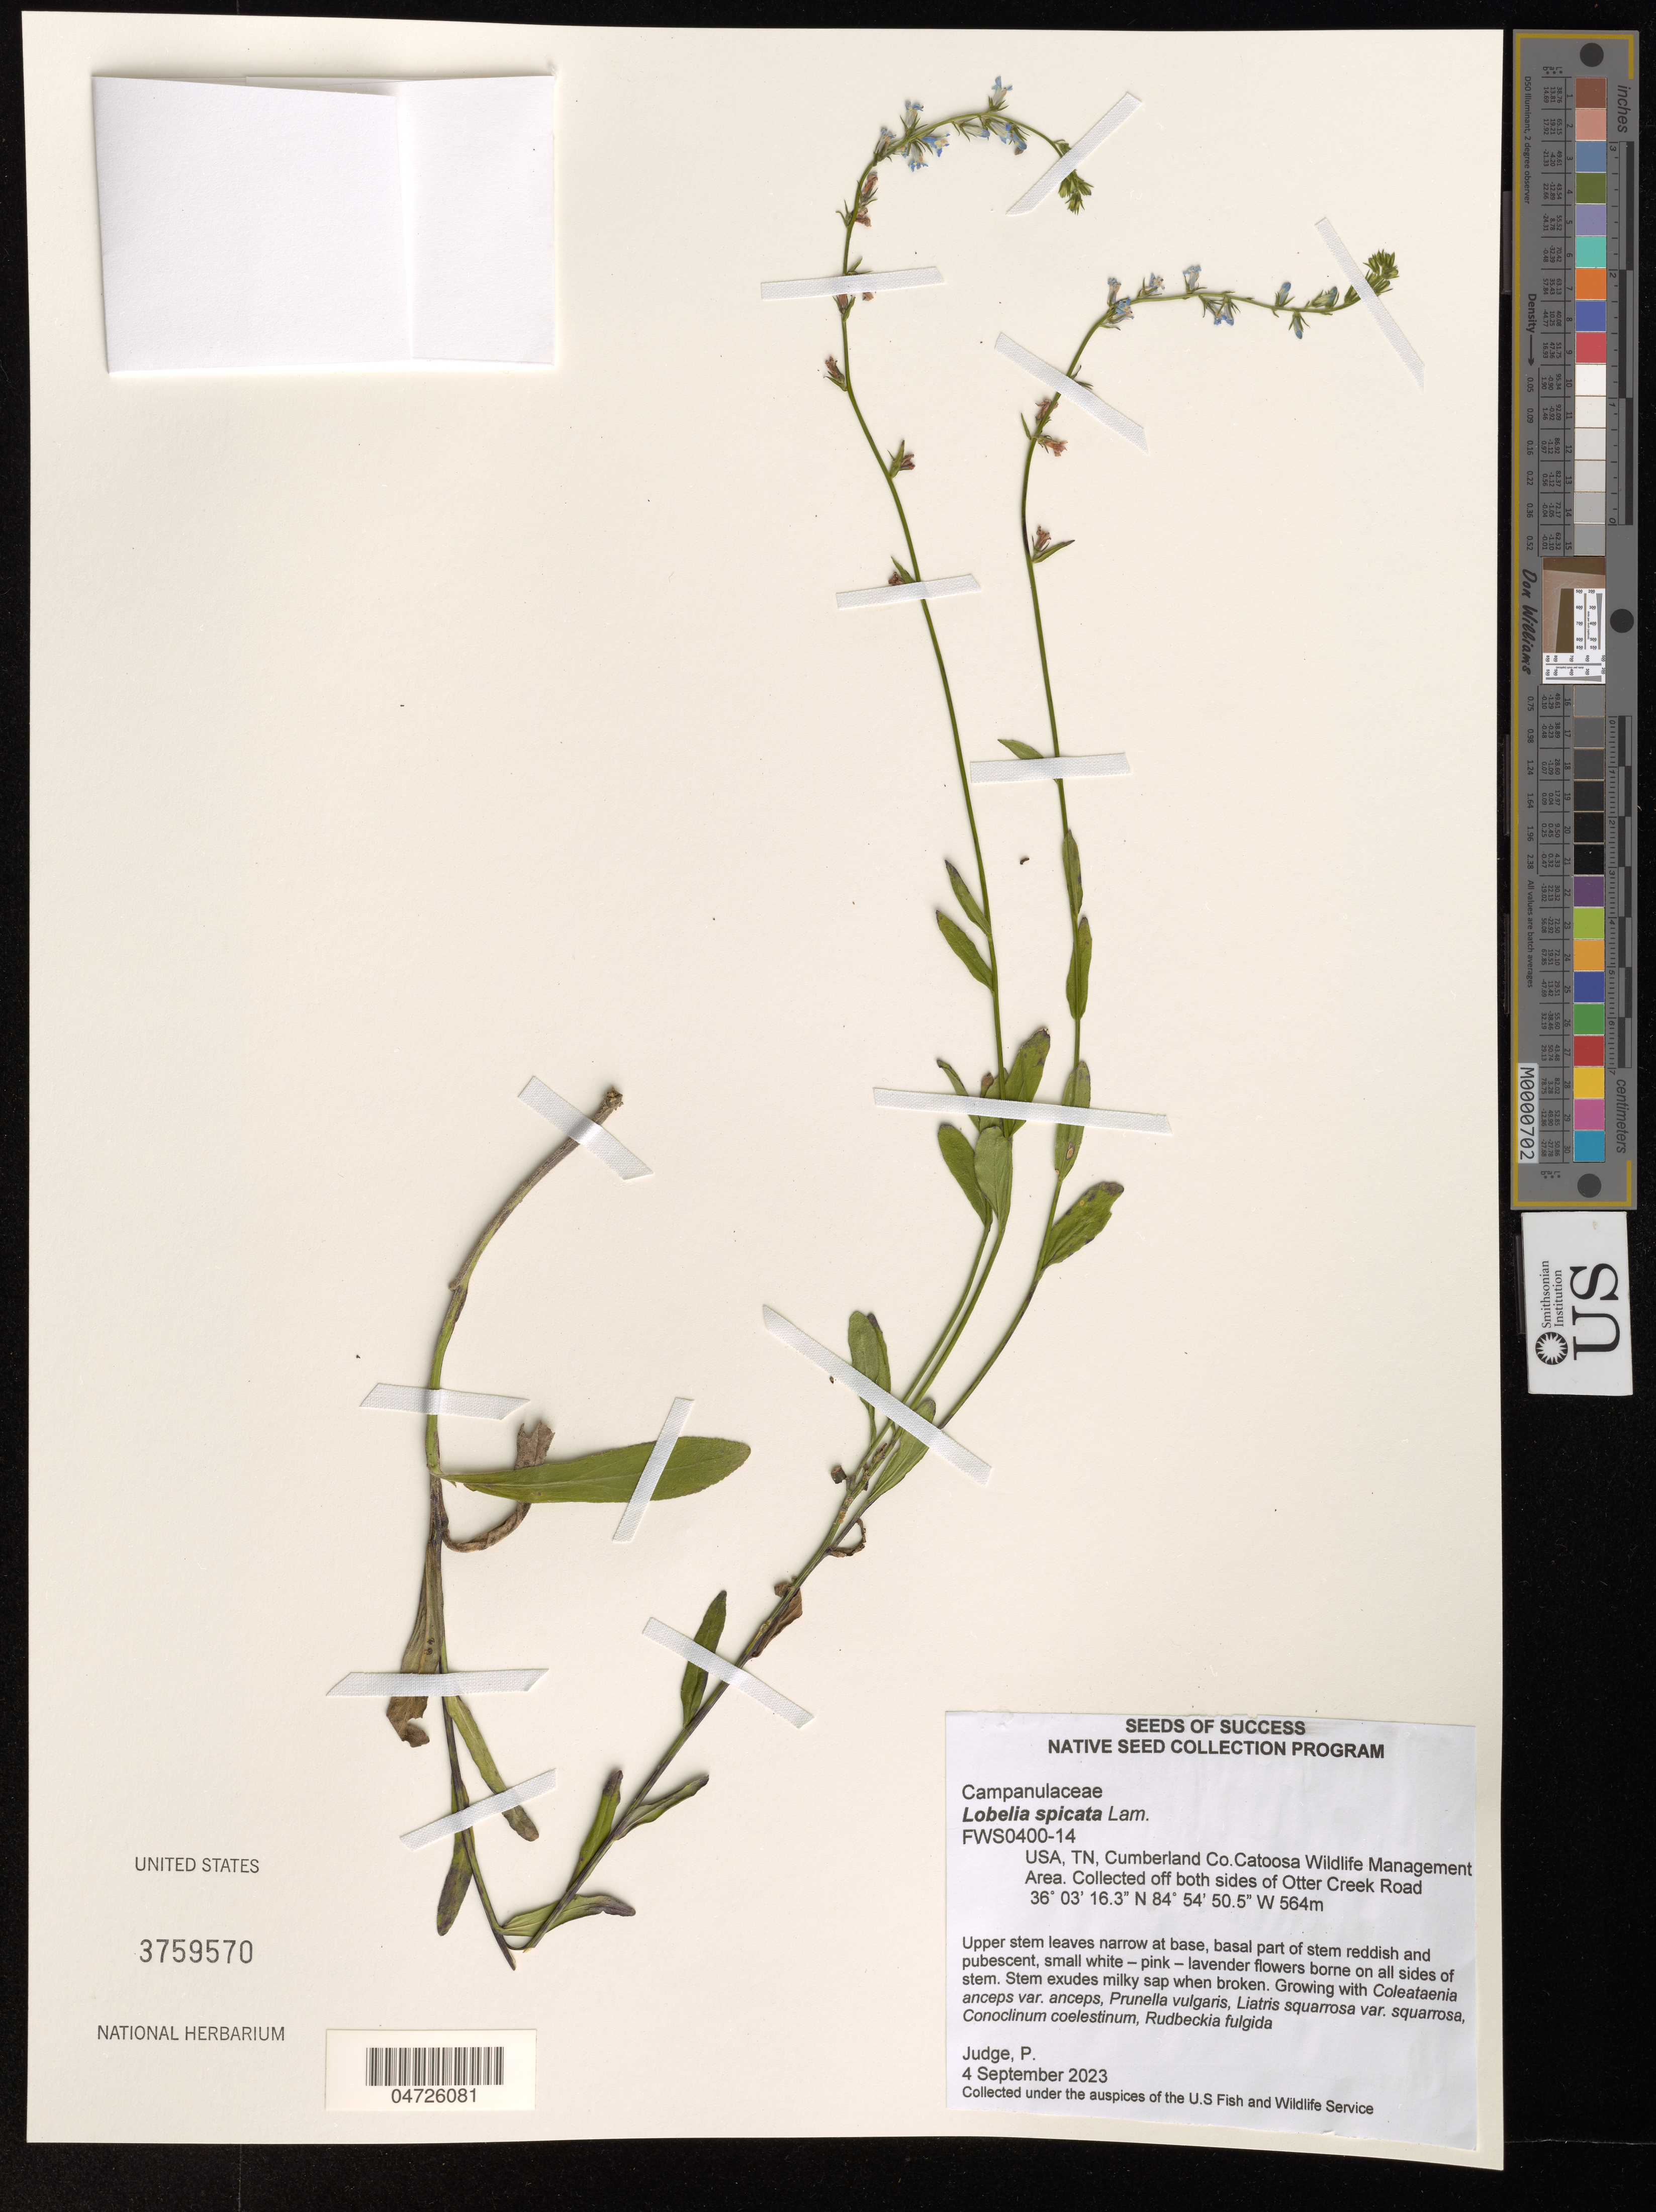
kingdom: Plantae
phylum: Tracheophyta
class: Magnoliopsida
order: Asterales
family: Campanulaceae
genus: Lobelia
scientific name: Lobelia spicata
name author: Lam.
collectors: P. Judge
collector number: FWS0400-14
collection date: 2023-09-04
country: United States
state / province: Tennessee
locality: Cumberland Co. Catoosa Wildlife Management Area. Collected off both sides of Otter Creek Road.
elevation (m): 564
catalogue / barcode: US 3759570